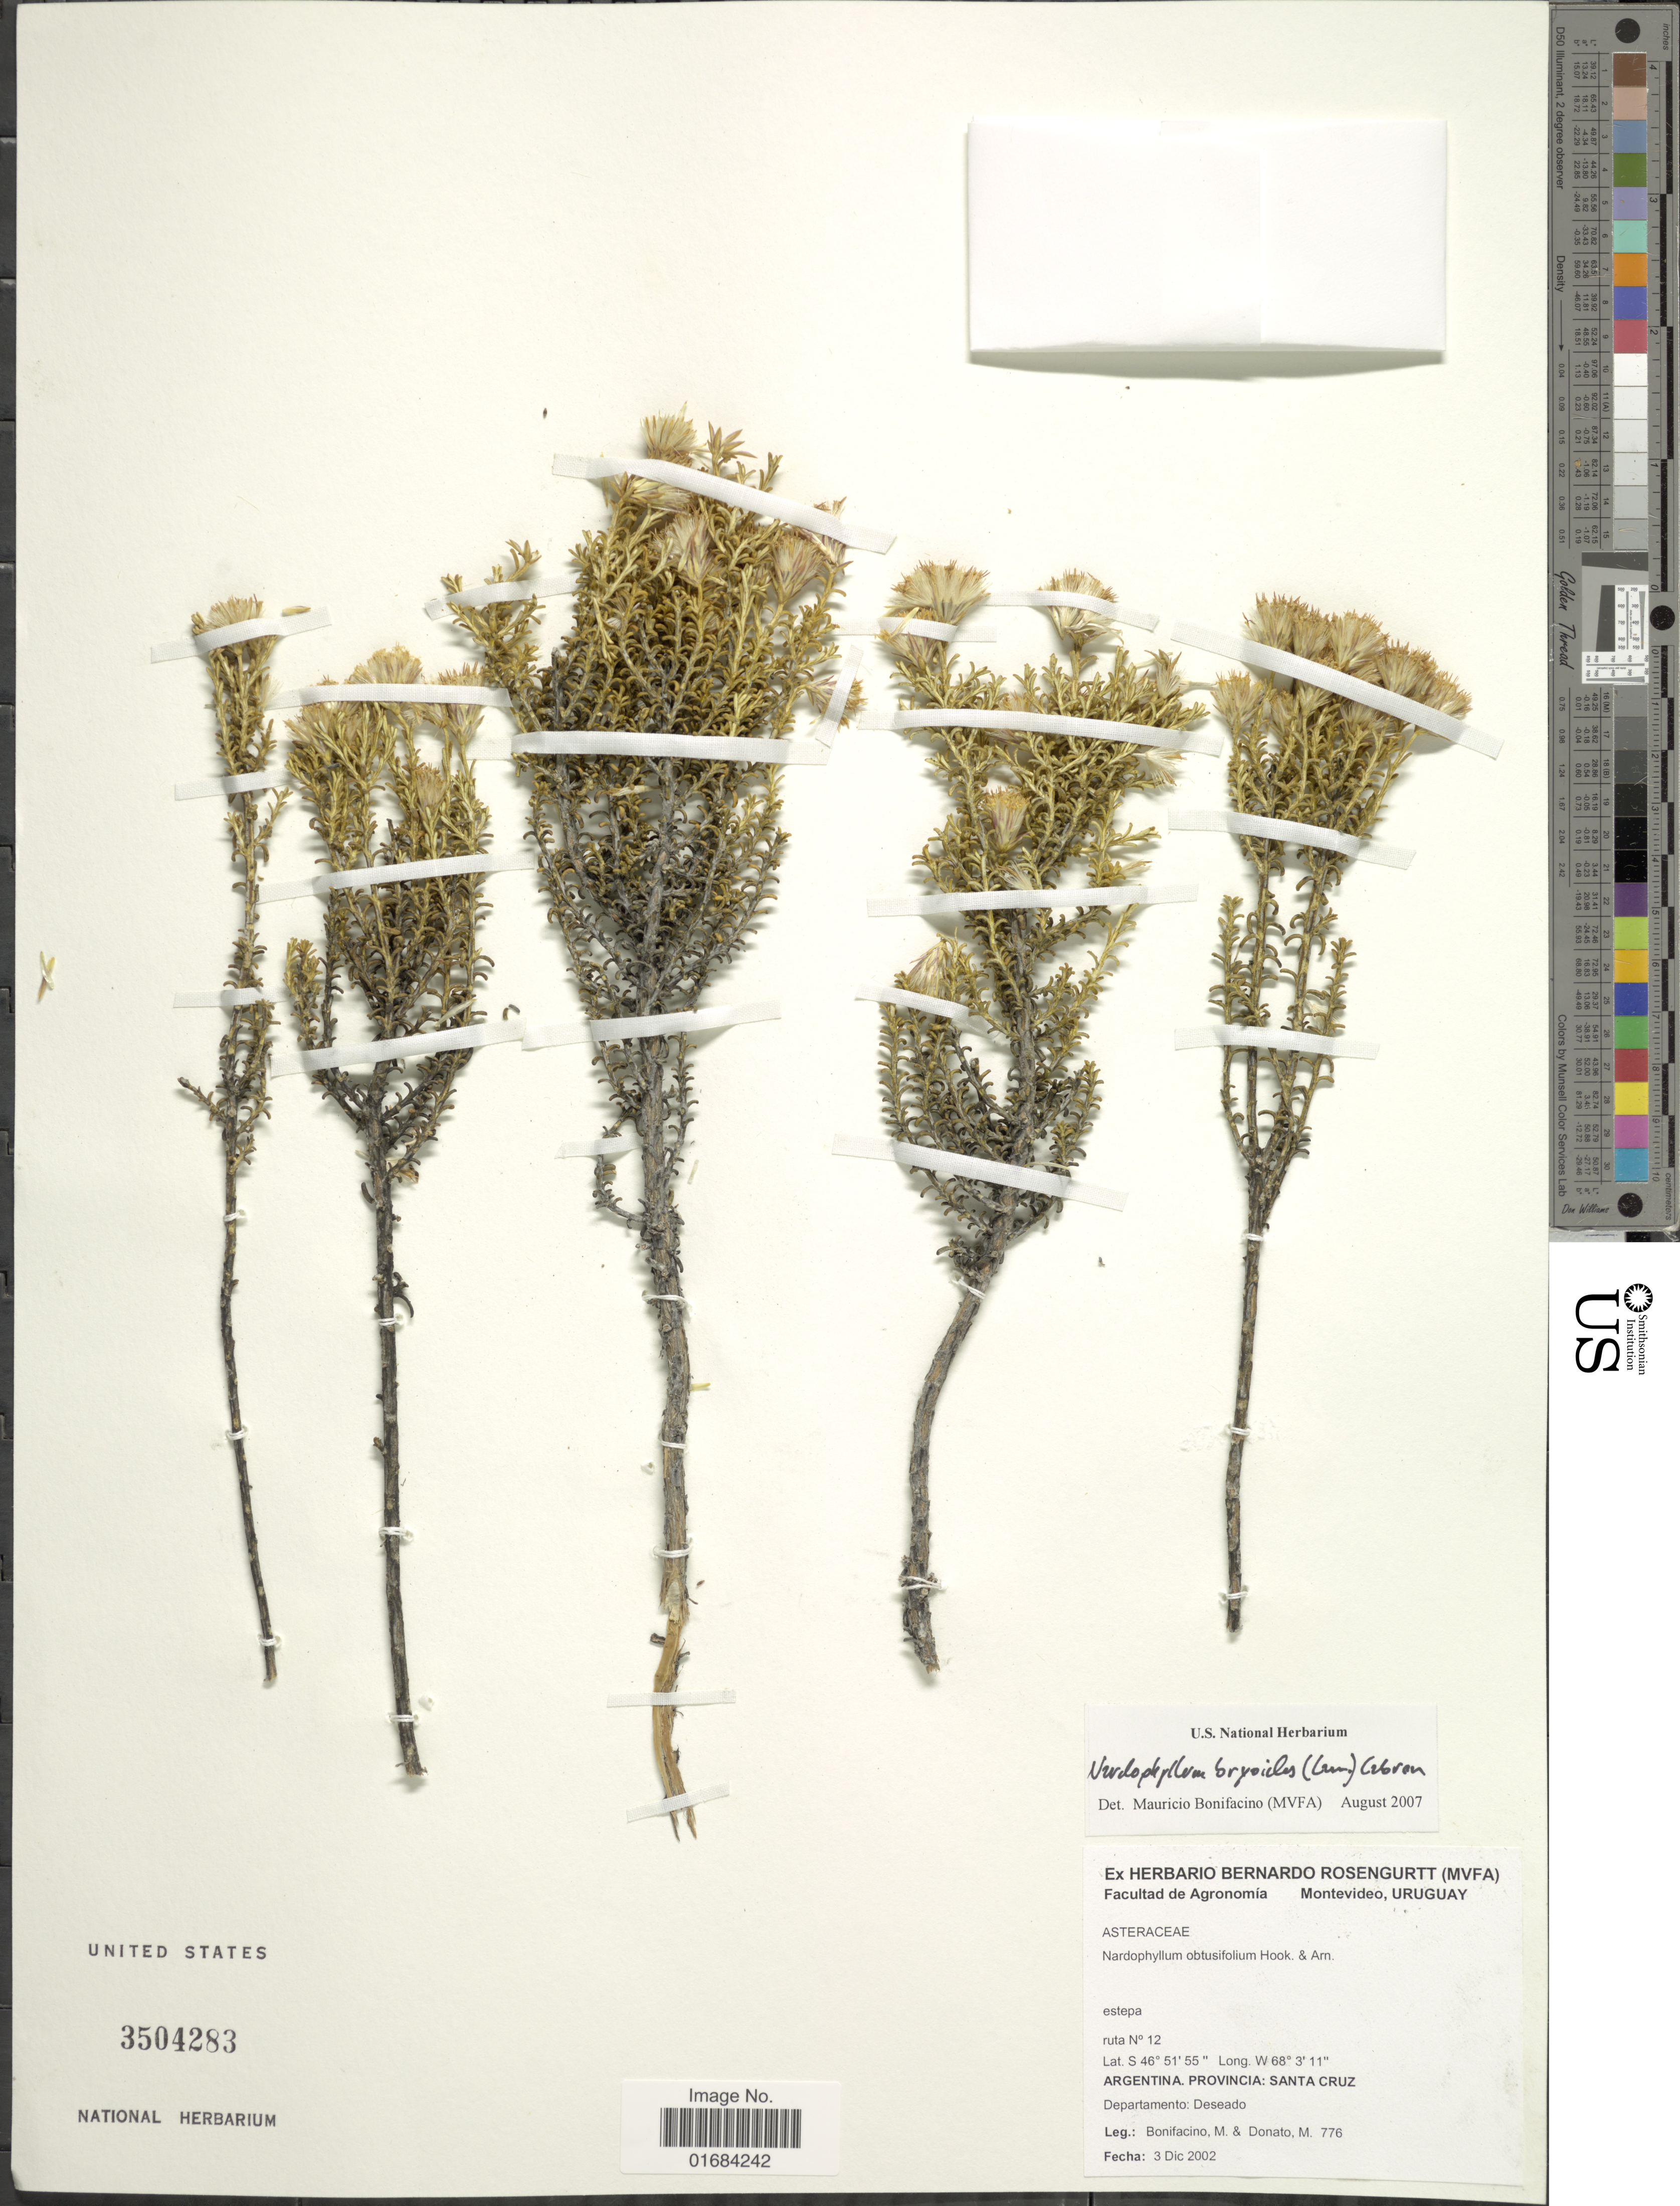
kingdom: Plantae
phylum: Tracheophyta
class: Magnoliopsida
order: Asterales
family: Asteraceae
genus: Nardophyllum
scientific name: Nardophyllum bryoides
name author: (Lam.) Cabrera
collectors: M. Bonifacino & M. Donato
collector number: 0776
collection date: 2002-12-03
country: Argentina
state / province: Santa Cruz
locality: Departemento: Deseado.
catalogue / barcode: US 3504283